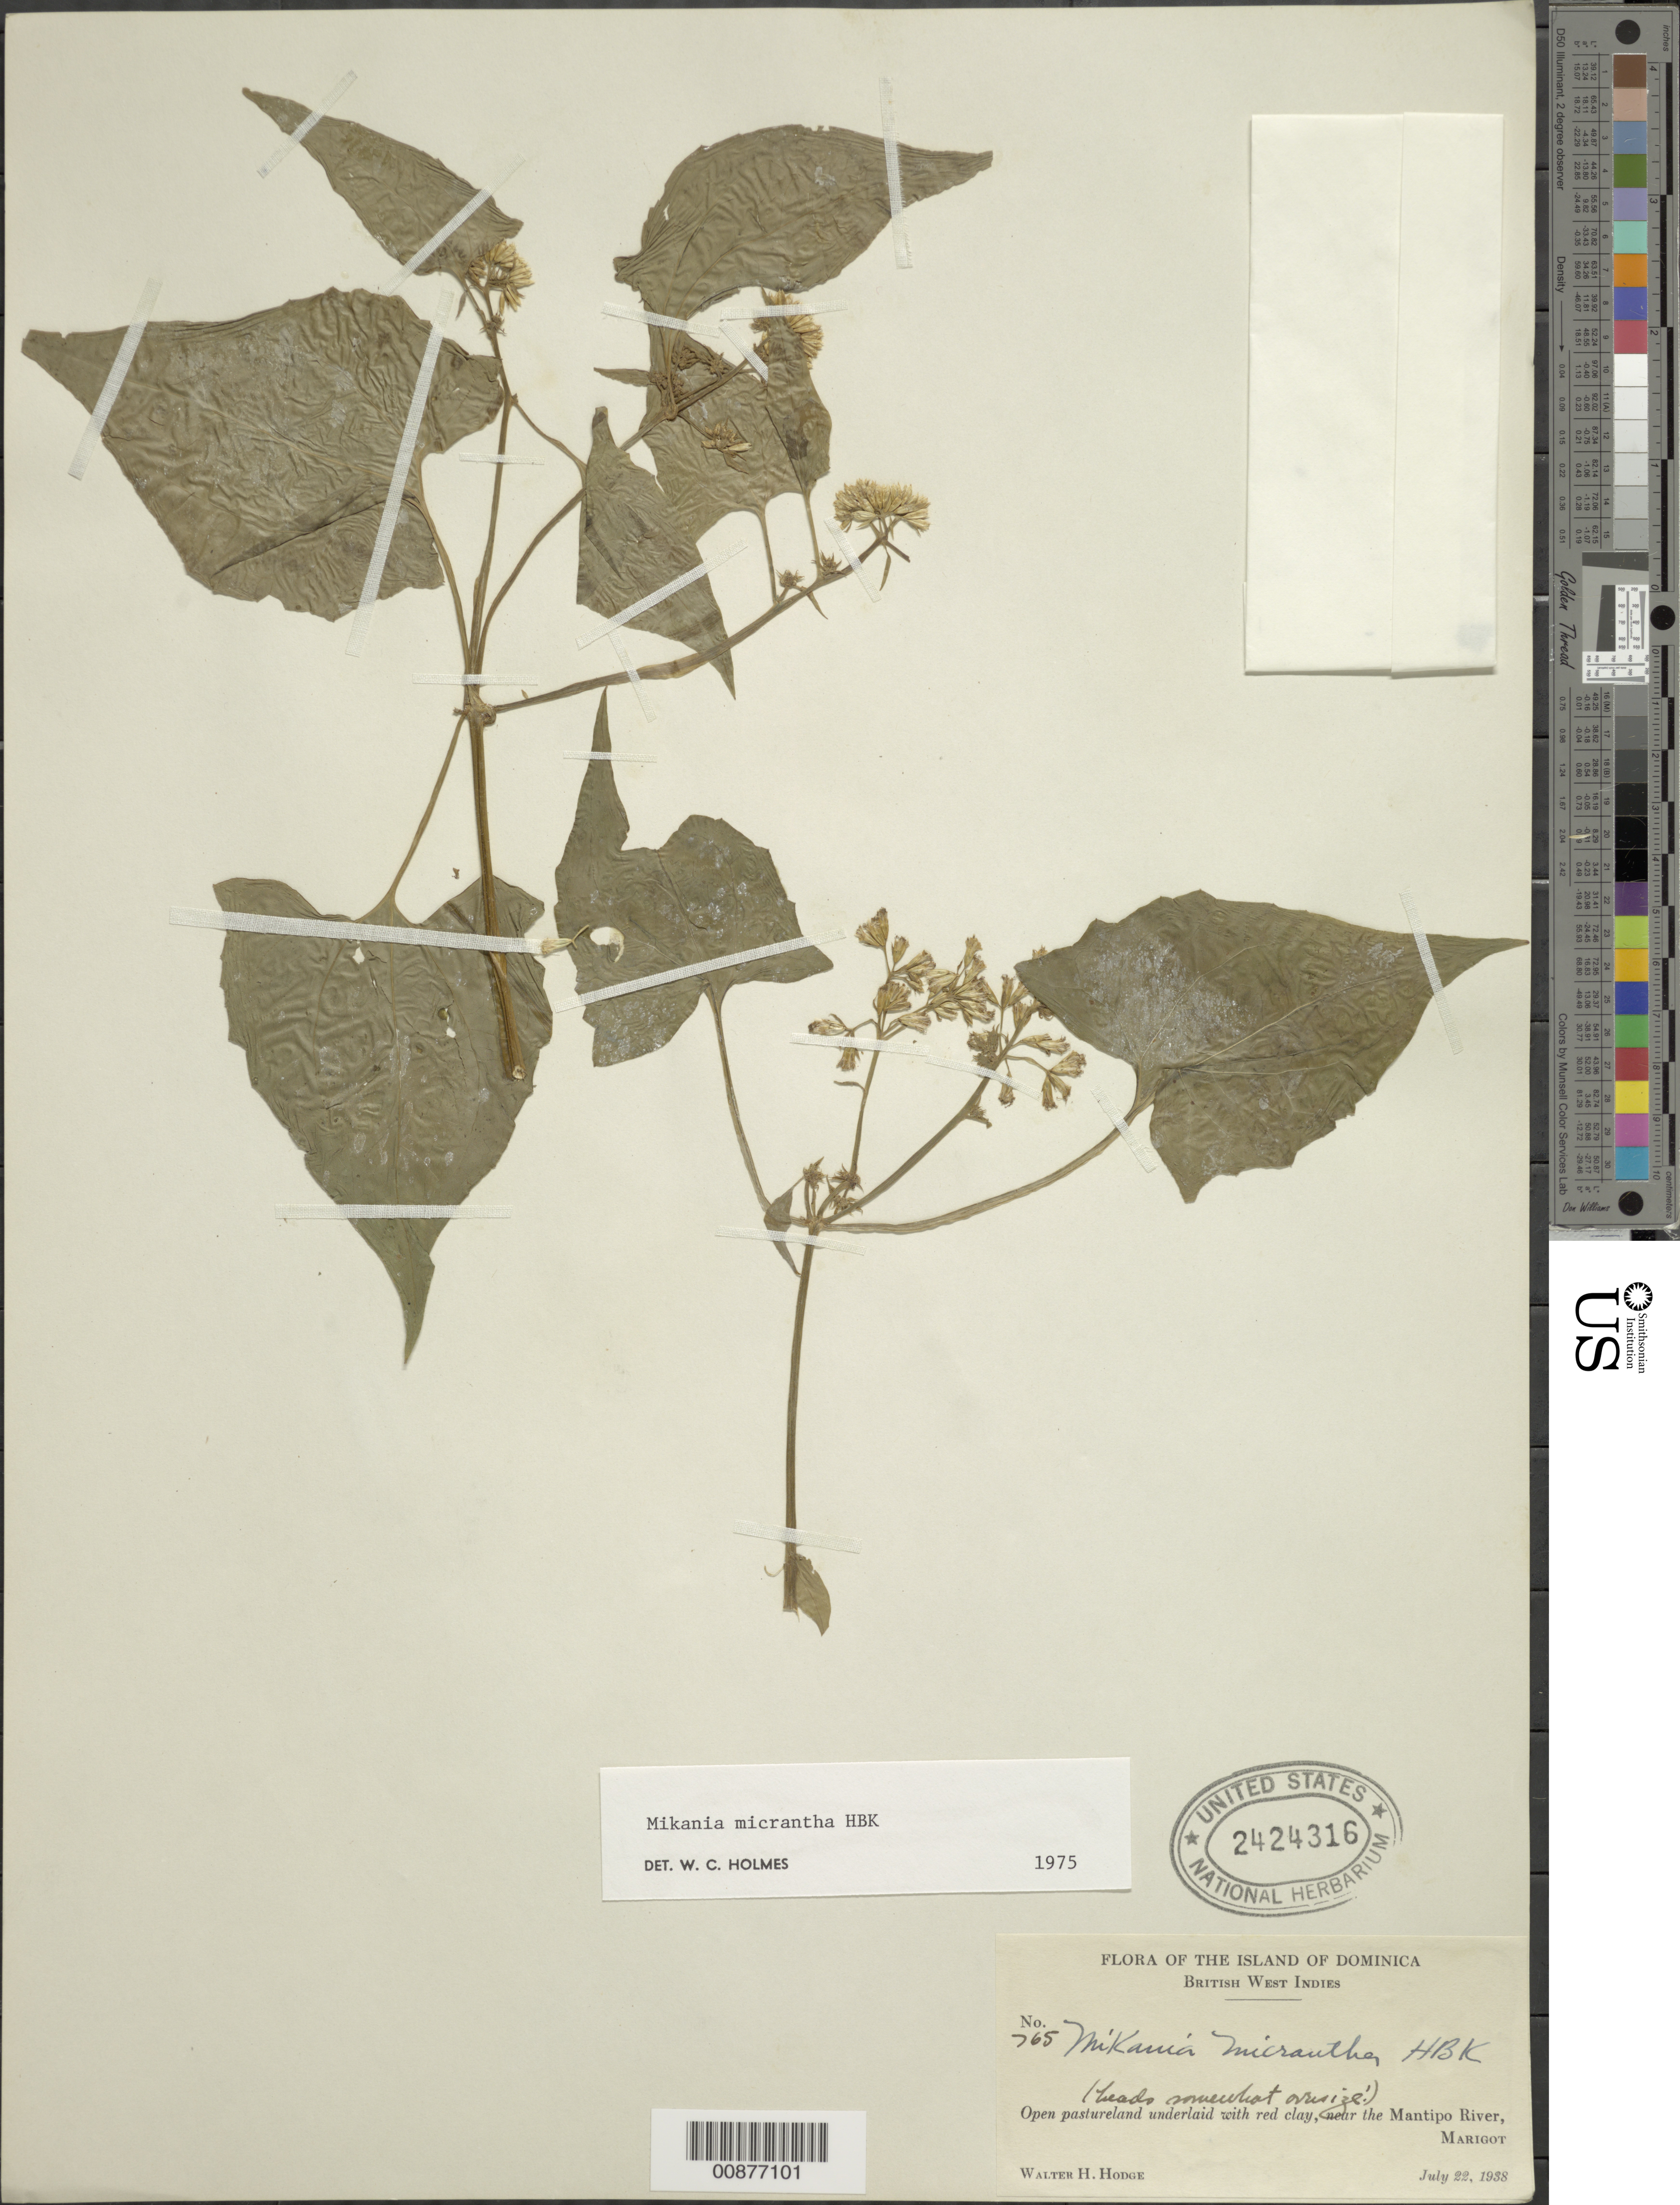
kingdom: Plantae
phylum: Tracheophyta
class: Magnoliopsida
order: Asterales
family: Asteraceae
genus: Mikania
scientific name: Mikania micrantha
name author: Kunth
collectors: W. Hodge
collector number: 765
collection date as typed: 22 Jul 1938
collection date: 1938-07-22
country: Dominica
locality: Near the Mantipo River, Marigot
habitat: Open pastureland underlain by red clay, near river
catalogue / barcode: US 2424316